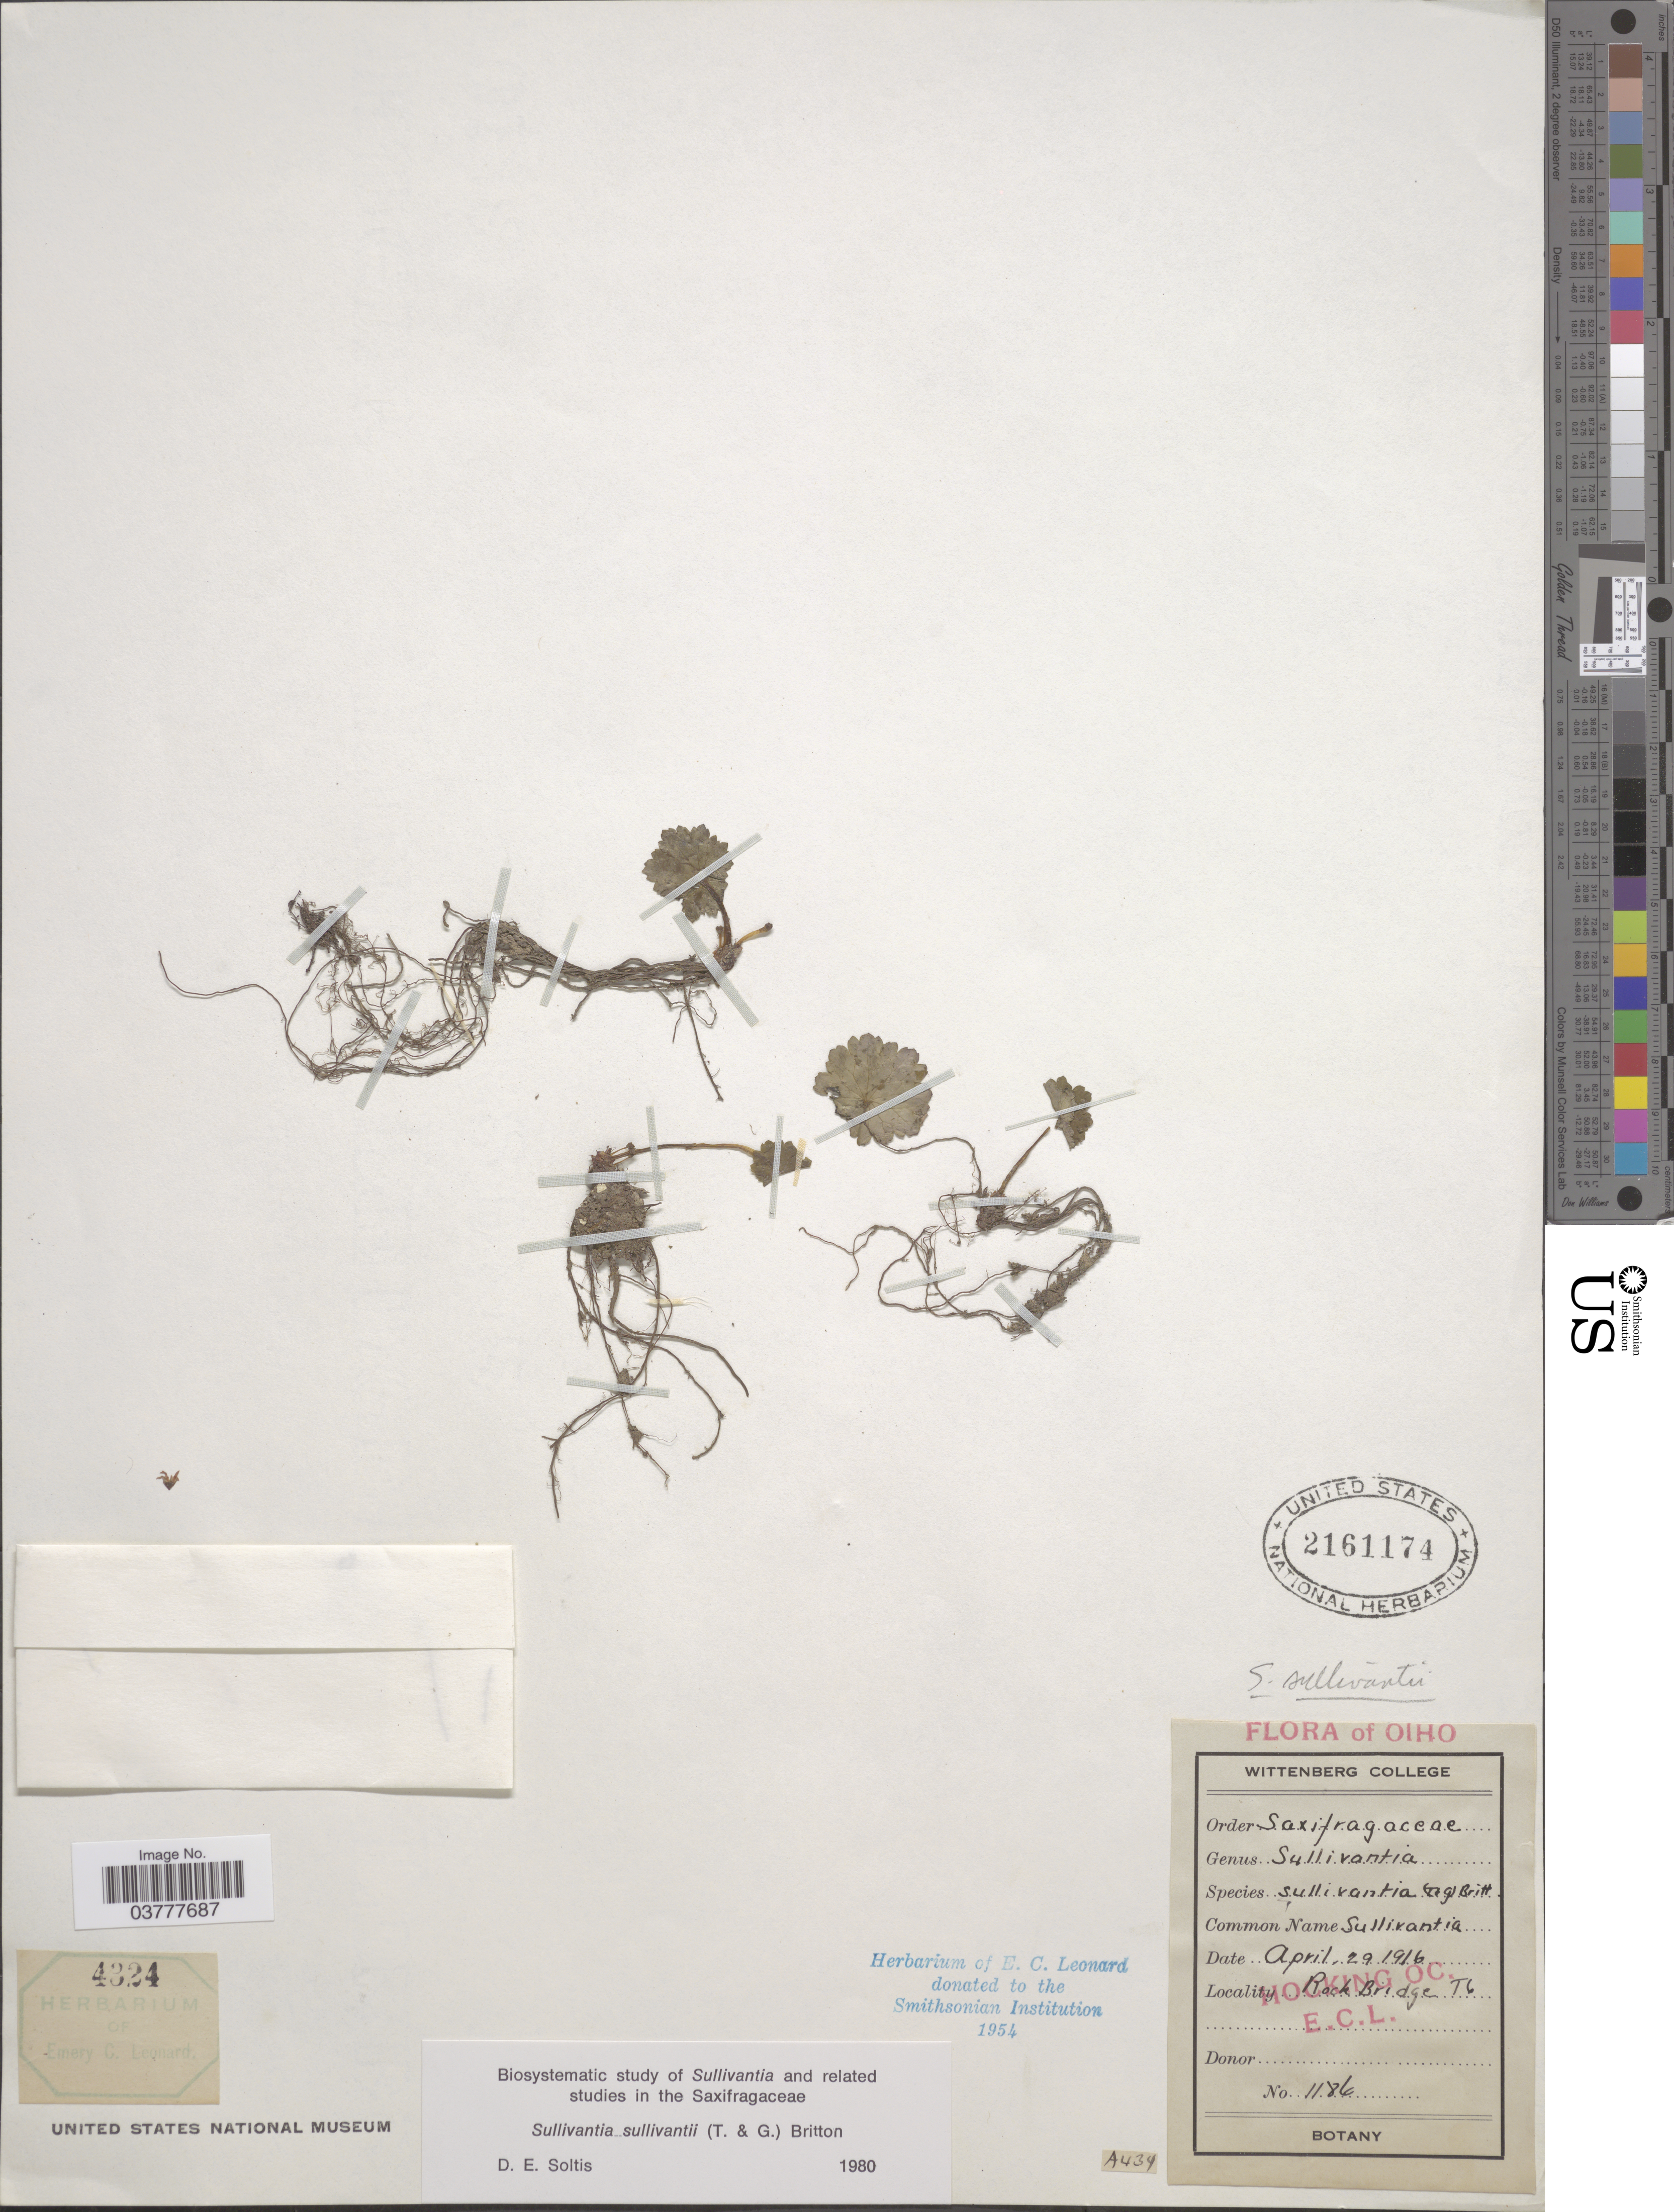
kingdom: Plantae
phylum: Tracheophyta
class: Magnoliopsida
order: Saxifragales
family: Saxifragaceae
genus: Sullivantia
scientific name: Sullivantia sullivantii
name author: (Torr. & A. Gray) Britton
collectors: E. C. Leonard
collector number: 1186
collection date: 1916-04-29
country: United States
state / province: Ohio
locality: Rock Bridge. Hocking Oc.?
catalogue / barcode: US 2161174